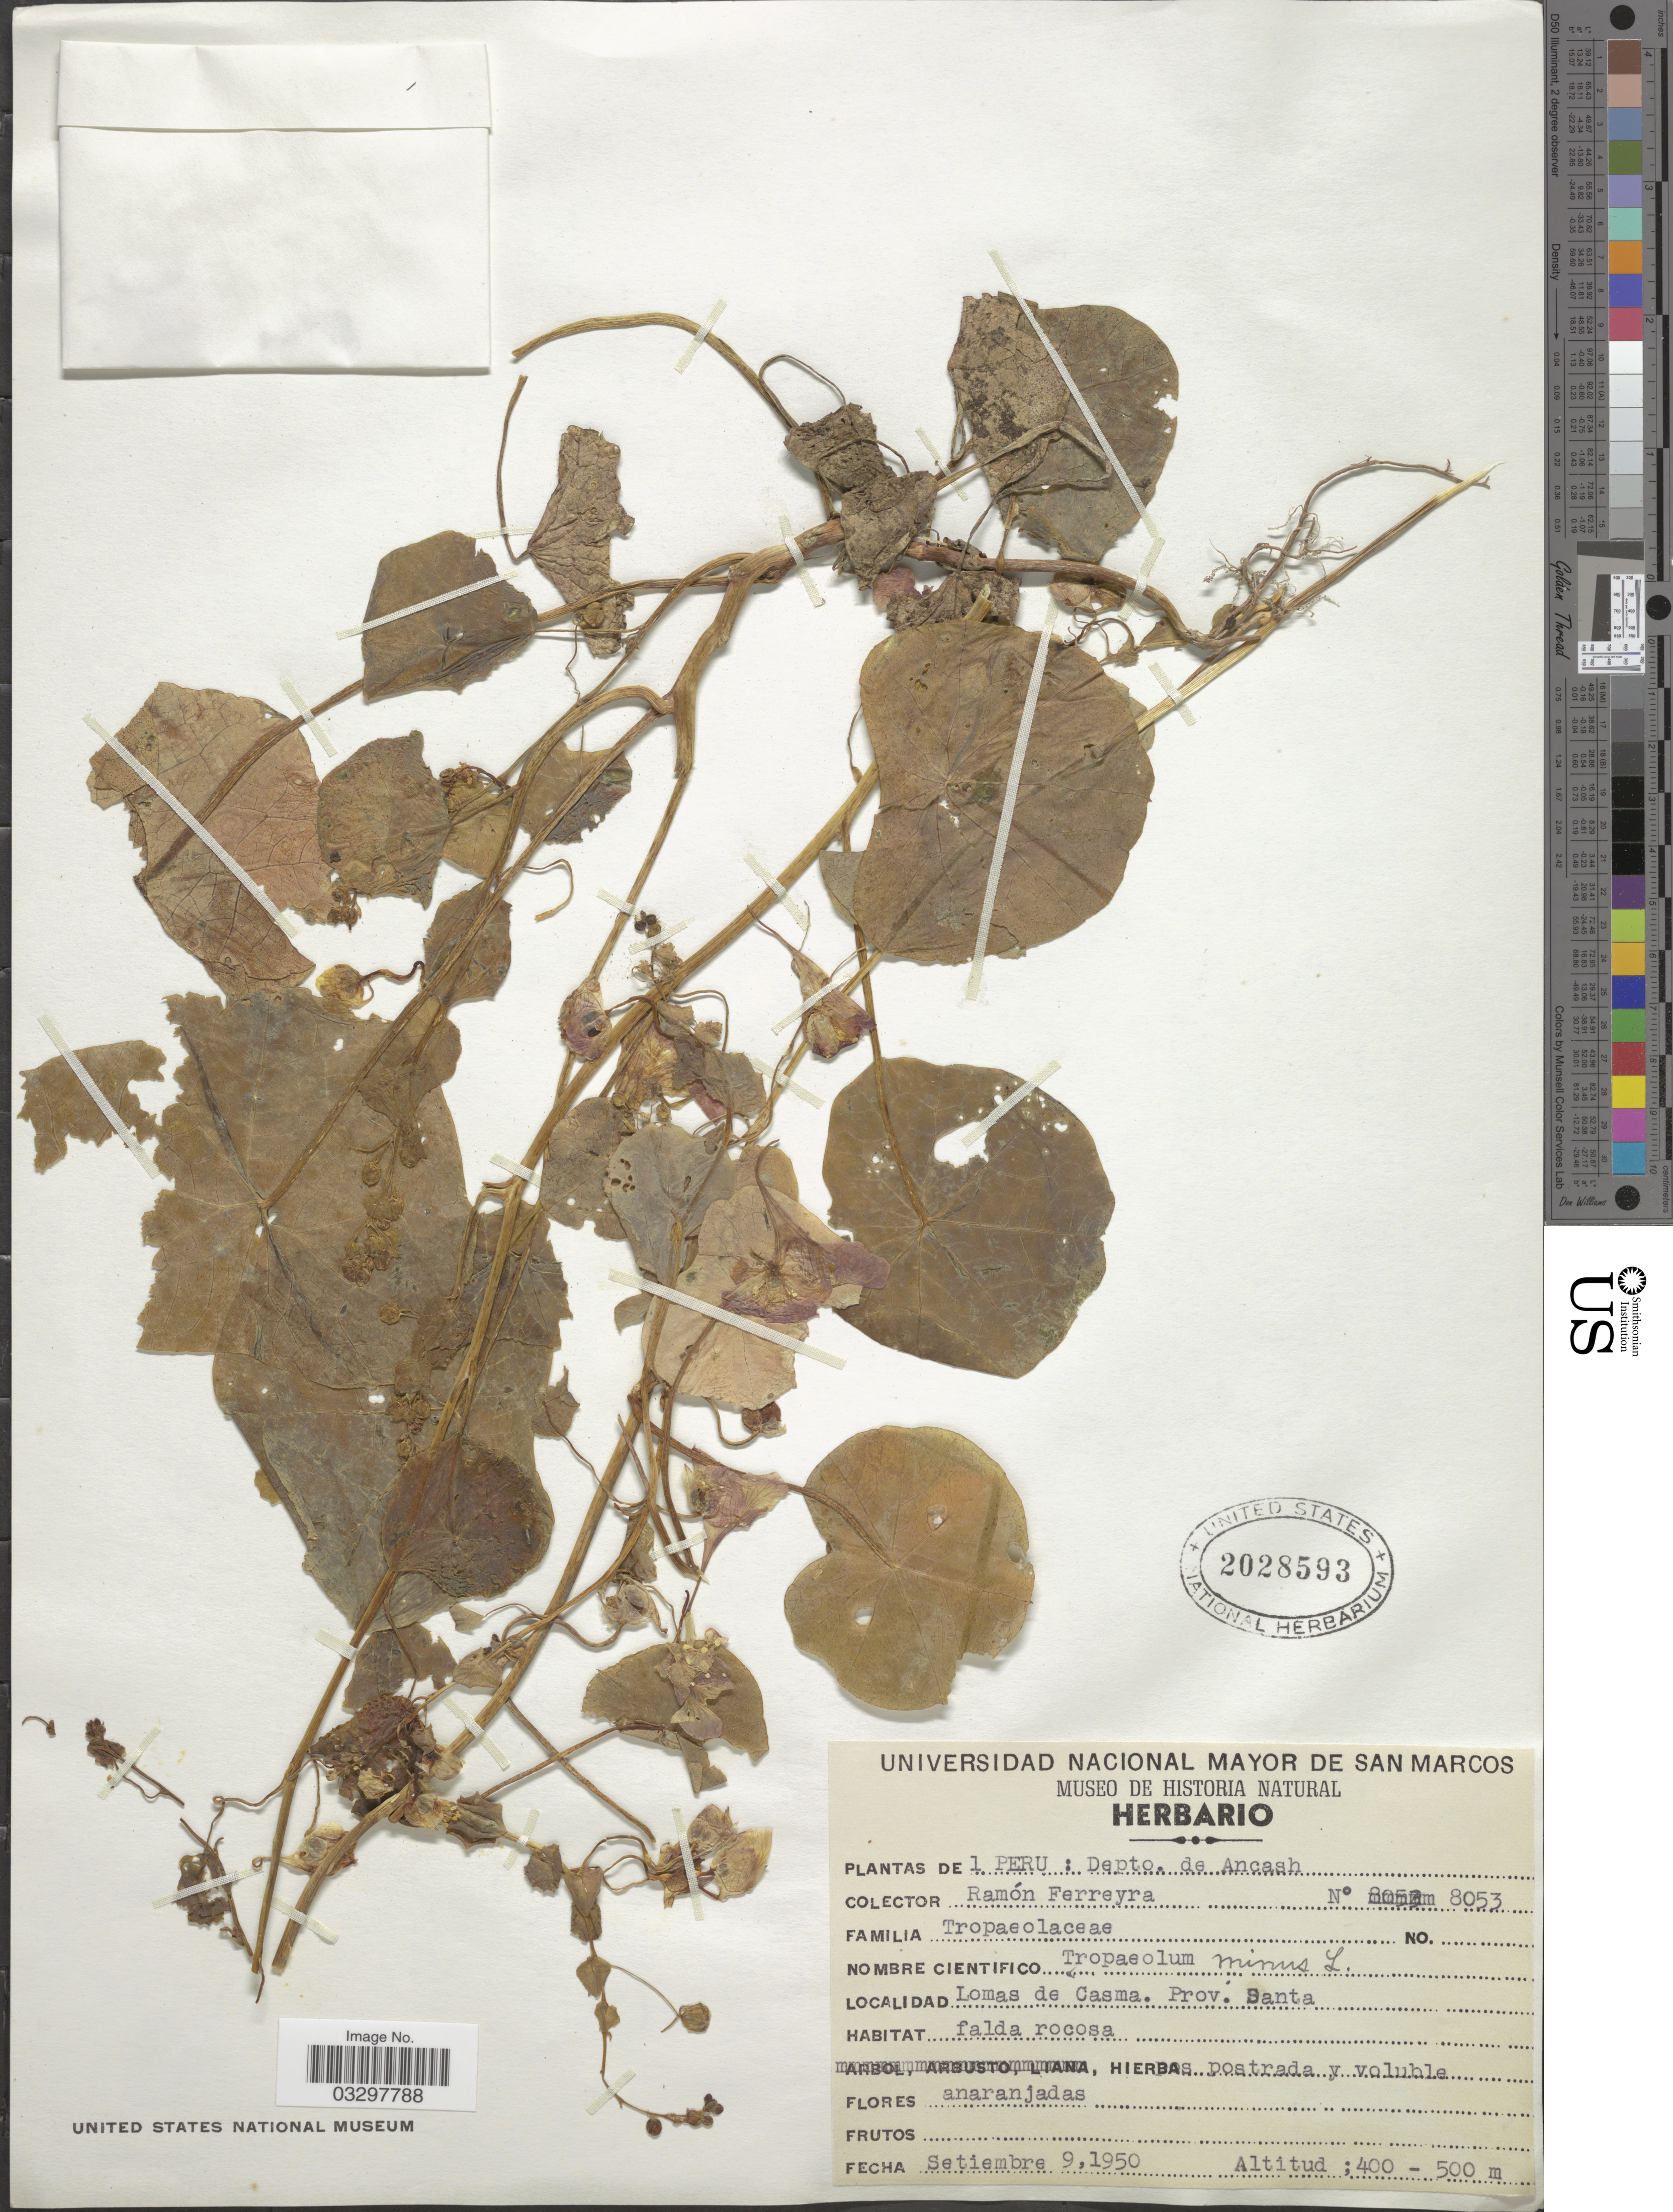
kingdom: Plantae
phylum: Tracheophyta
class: Magnoliopsida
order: Brassicales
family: Tropaeolaceae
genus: Tropaeolum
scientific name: Tropaeolum minus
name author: L.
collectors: R. A. Ferreyra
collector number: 8053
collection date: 1950-09-09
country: Peru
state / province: Ancash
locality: Depto. de Ancash, Lomas de Casma. Prov. Santa.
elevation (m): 400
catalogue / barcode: US 2028593